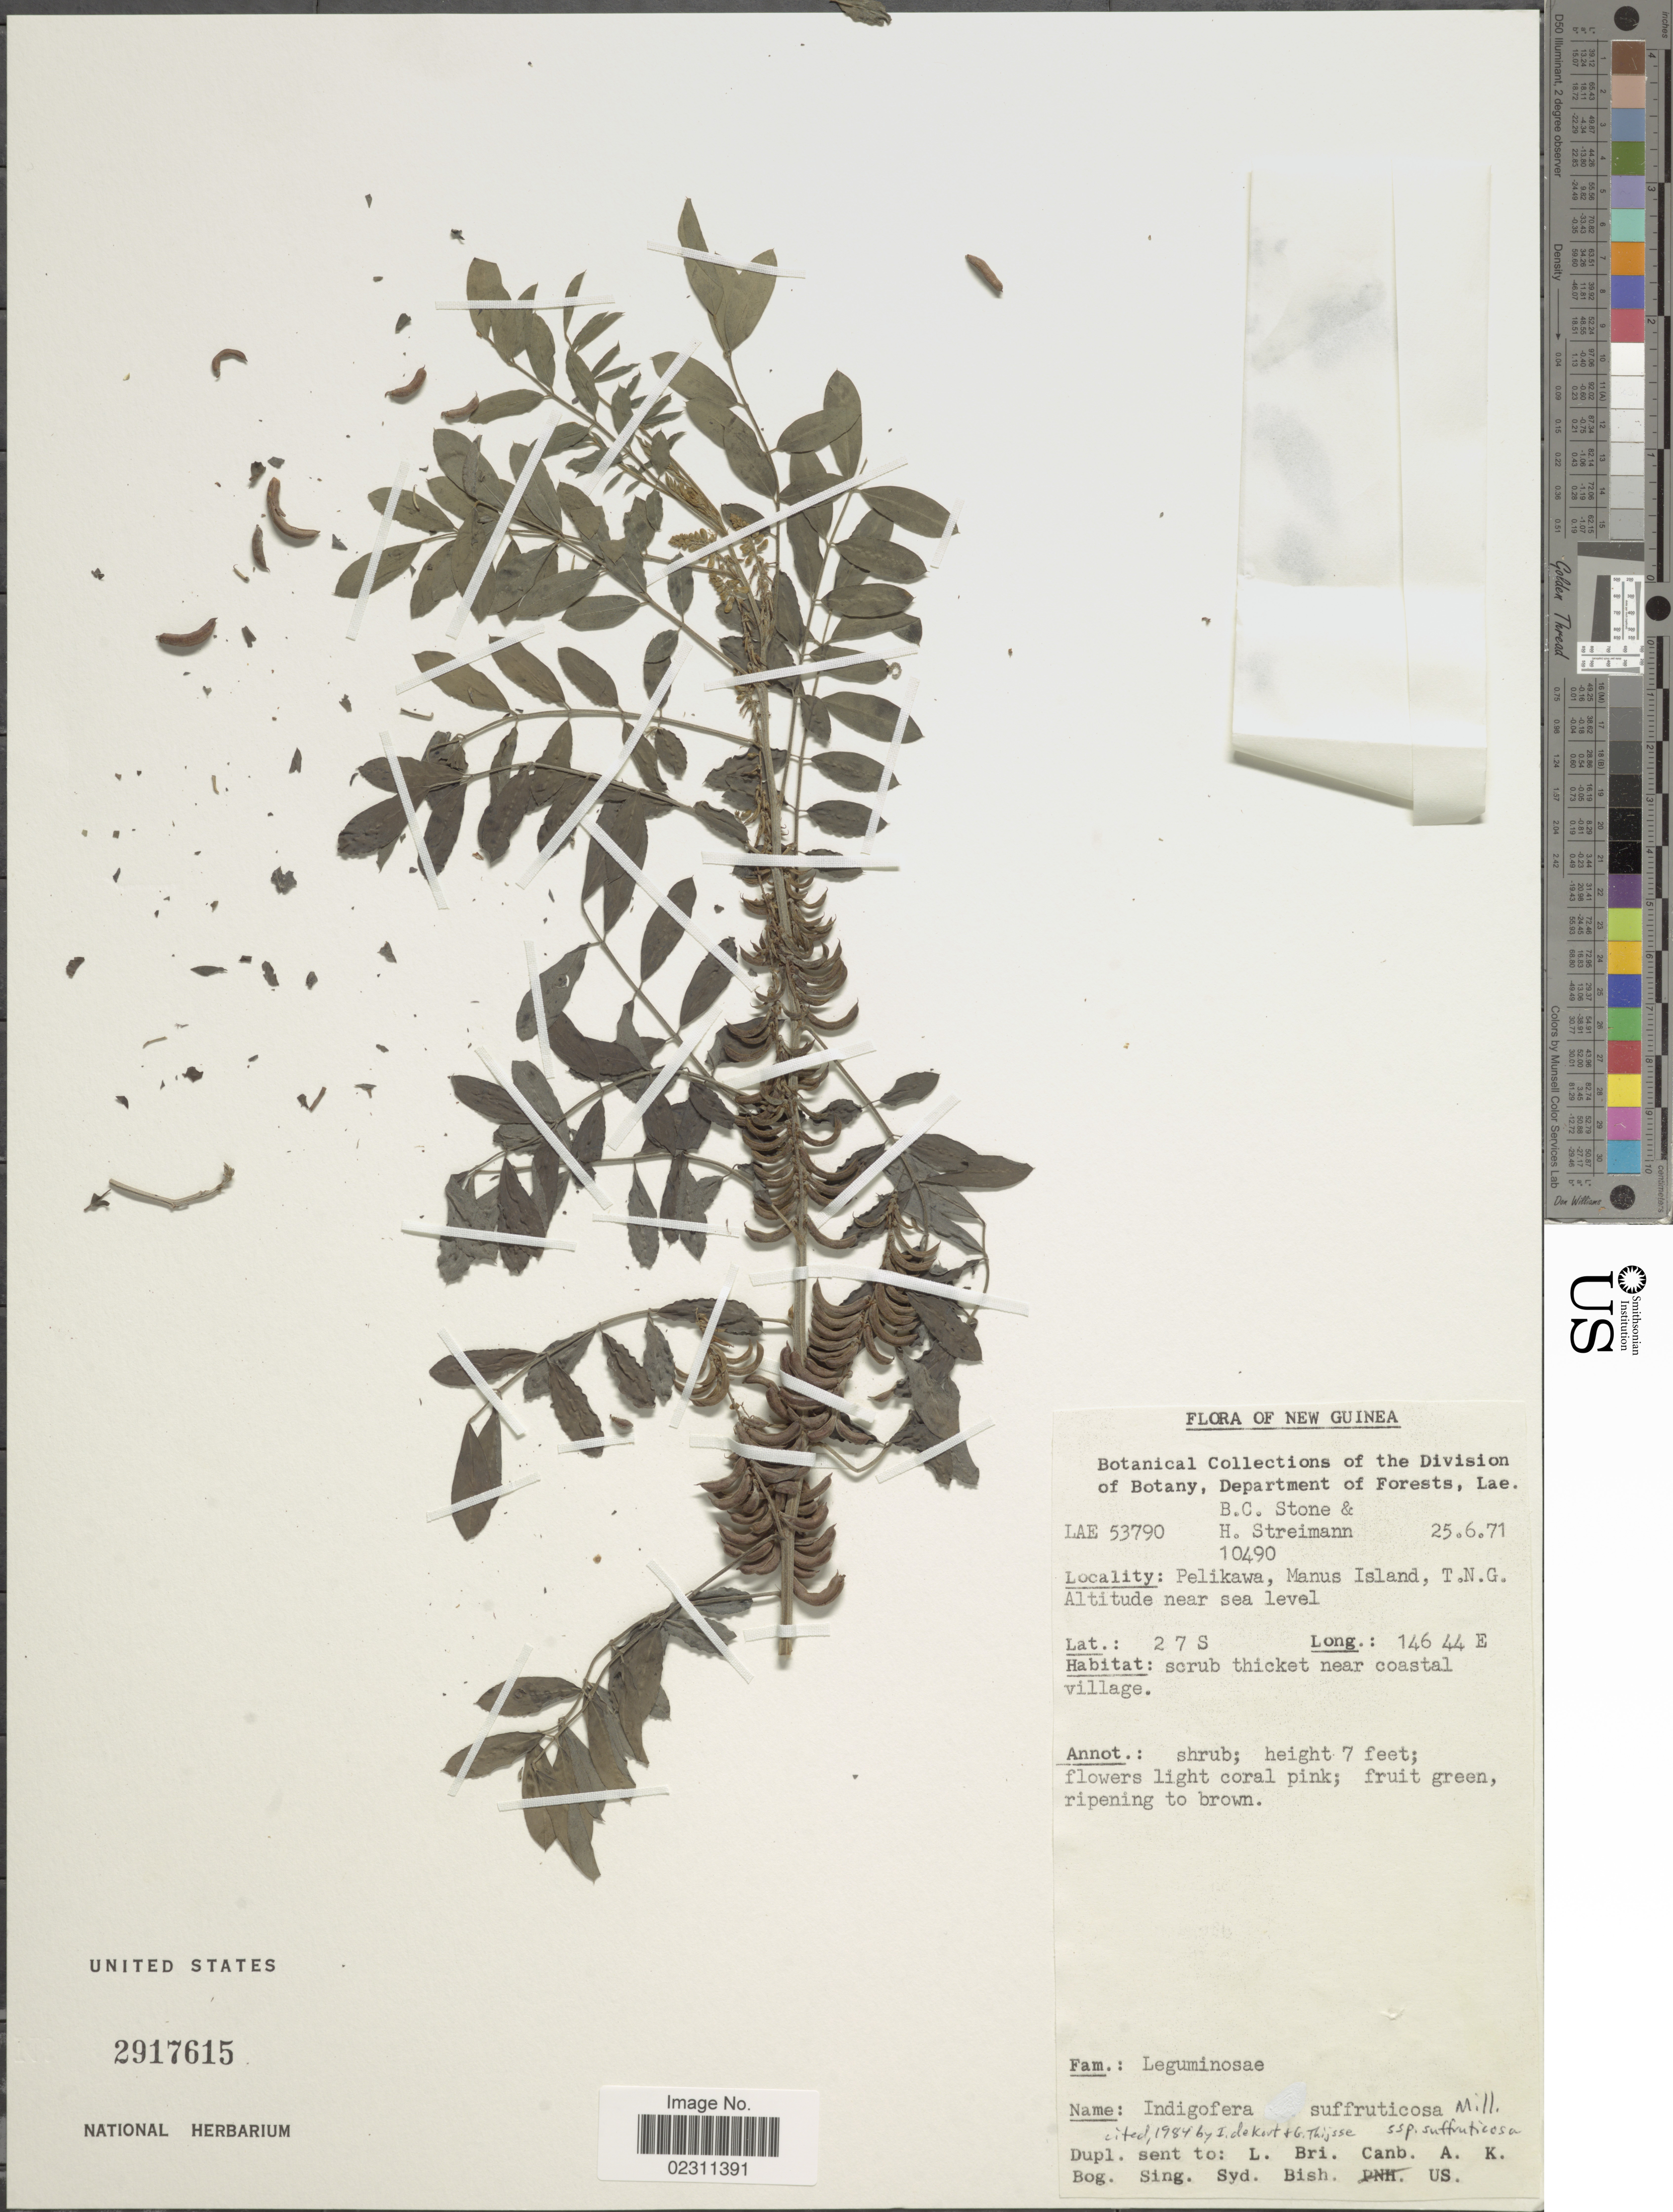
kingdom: Plantae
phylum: Tracheophyta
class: Magnoliopsida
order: Fabales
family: Fabaceae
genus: Indigofera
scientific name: Indigofera suffruticosa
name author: Mill.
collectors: B. C. Stone & H. Streimann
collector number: LAE53790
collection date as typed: Transcribed d/m/y: 25/6/71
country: Papua New Guinea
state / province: Manus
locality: New Guinea. Pelikawa, Manus Island, T.N.G.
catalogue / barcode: US 2917615